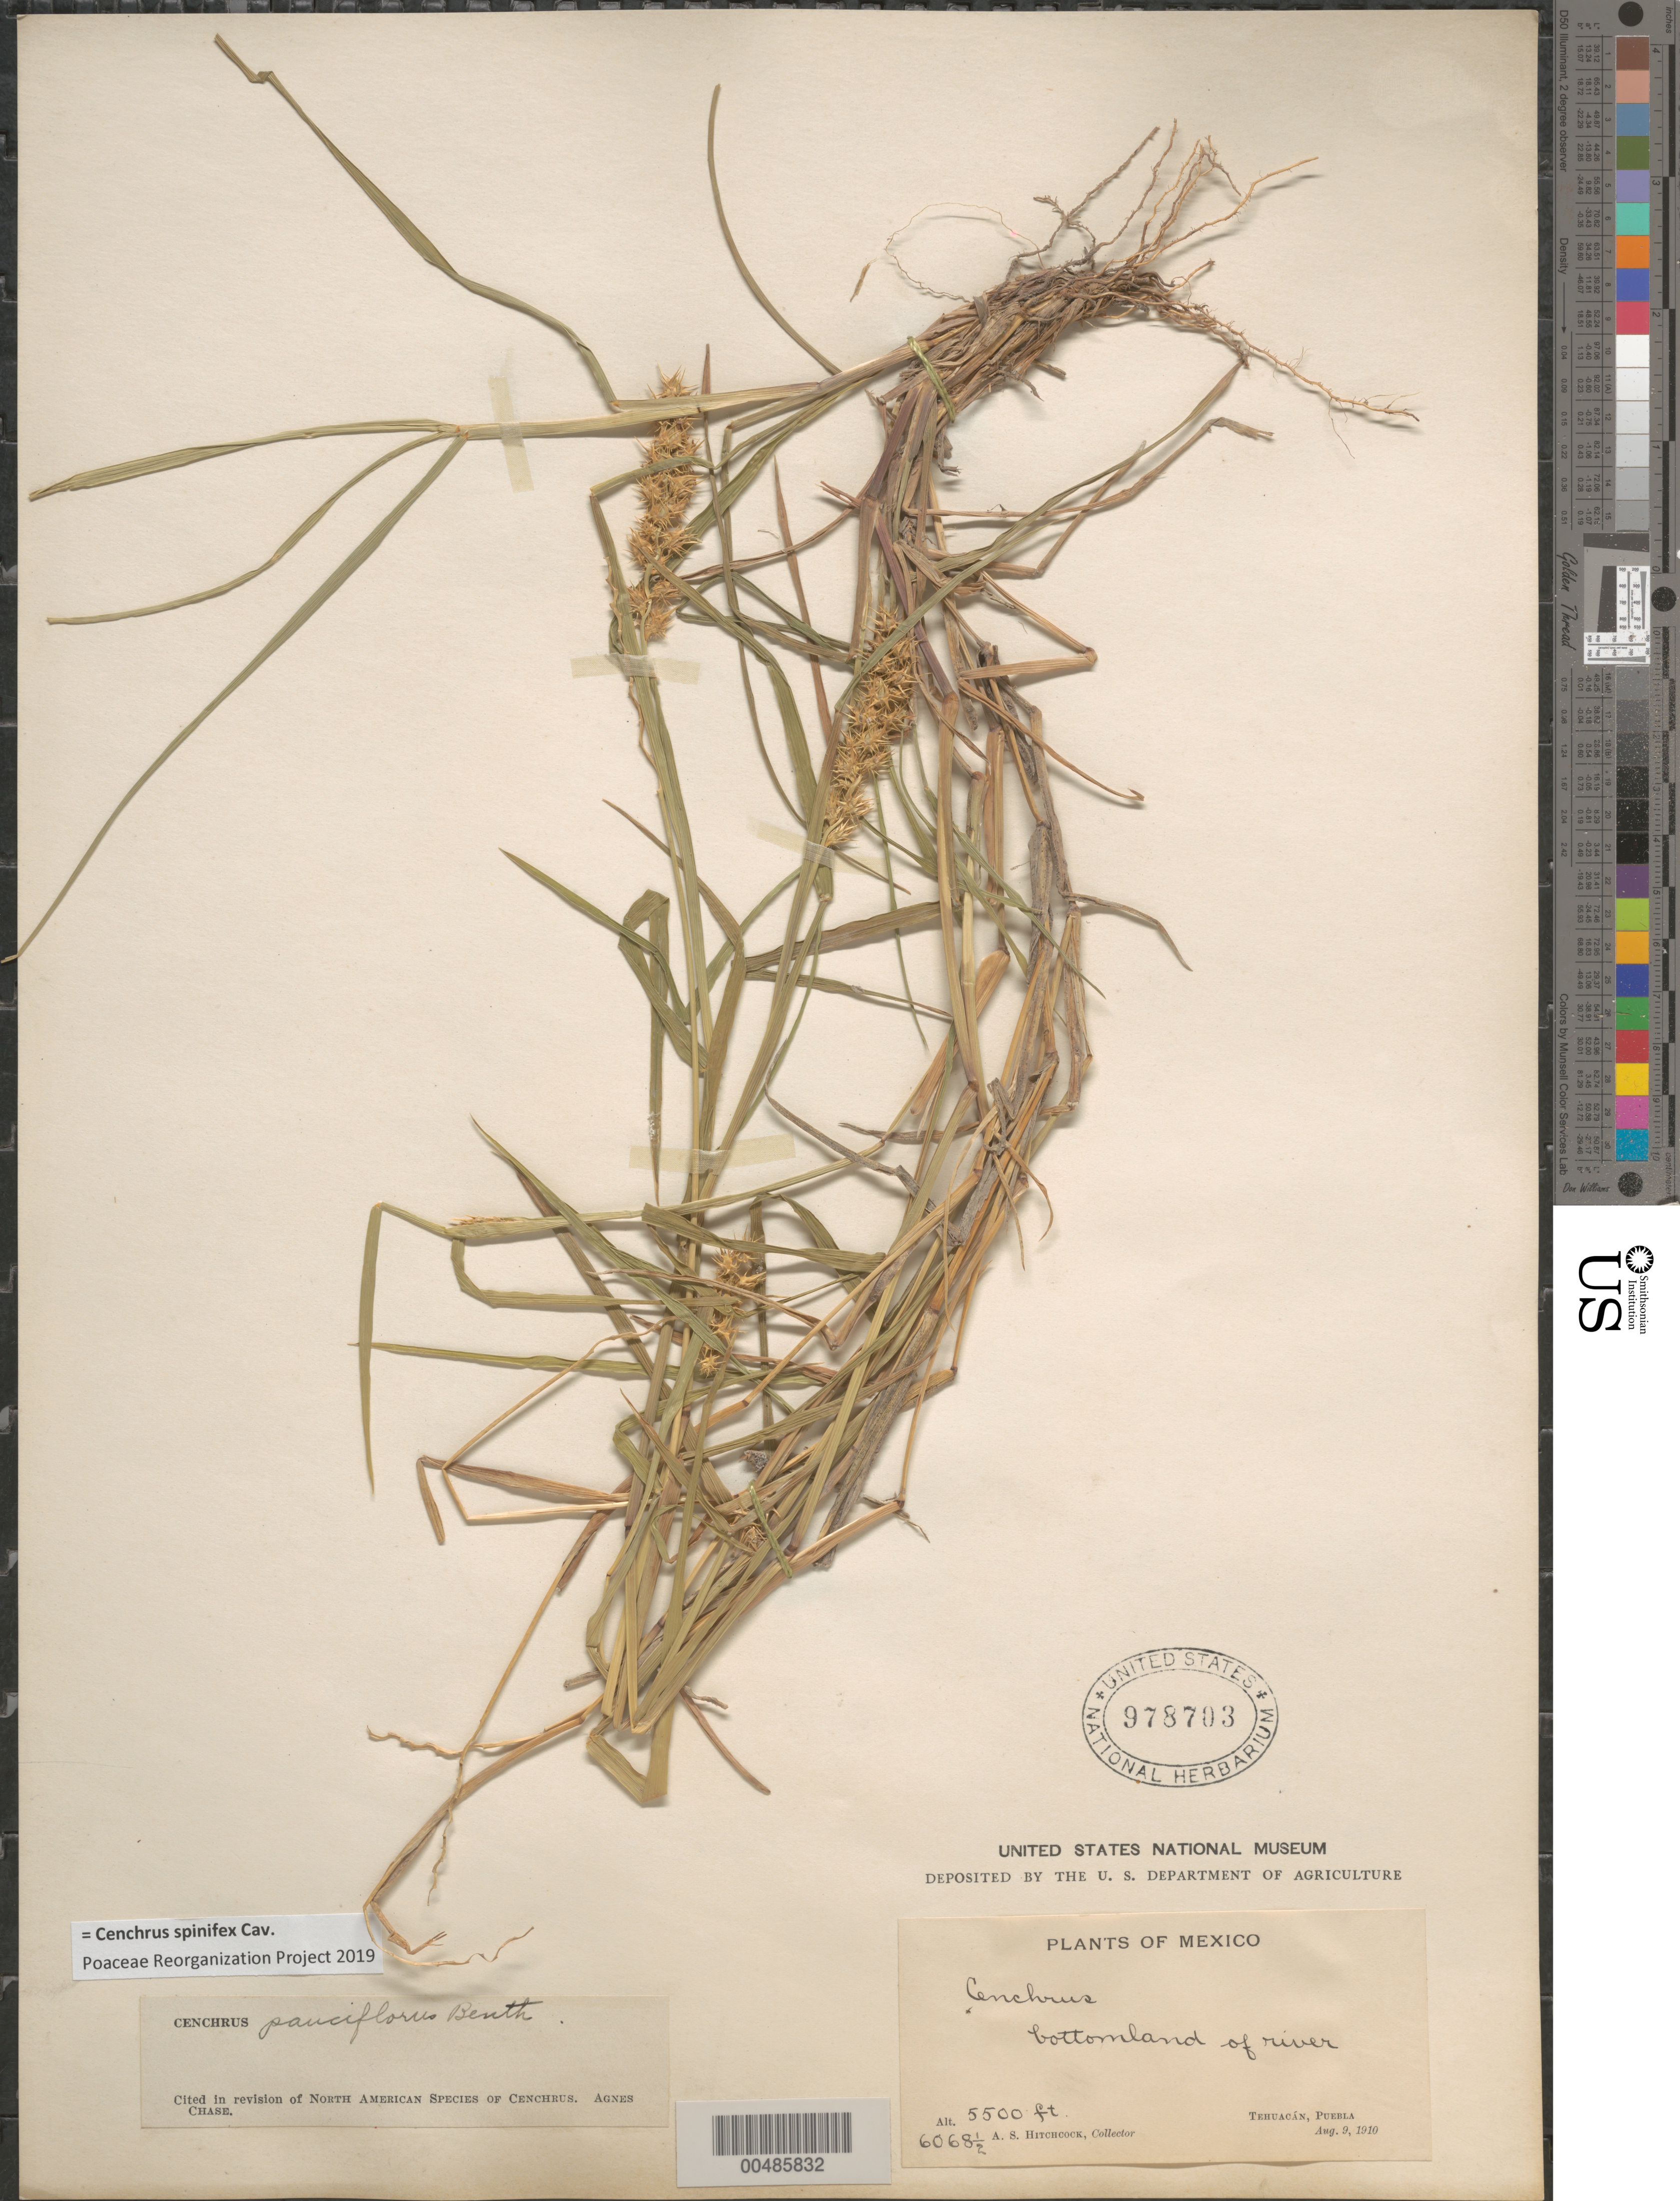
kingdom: Plantae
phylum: Tracheophyta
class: Liliopsida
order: Poales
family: Poaceae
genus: Cenchrus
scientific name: Cenchrus spinifex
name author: Cav.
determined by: Poaceae Reorganization Project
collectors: A. S. Hitchcock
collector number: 6068.5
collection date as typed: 9 Aug 1910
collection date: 1910-08-09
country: Mexico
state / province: Puebla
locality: Tehuac n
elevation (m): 1676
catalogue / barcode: US 978703